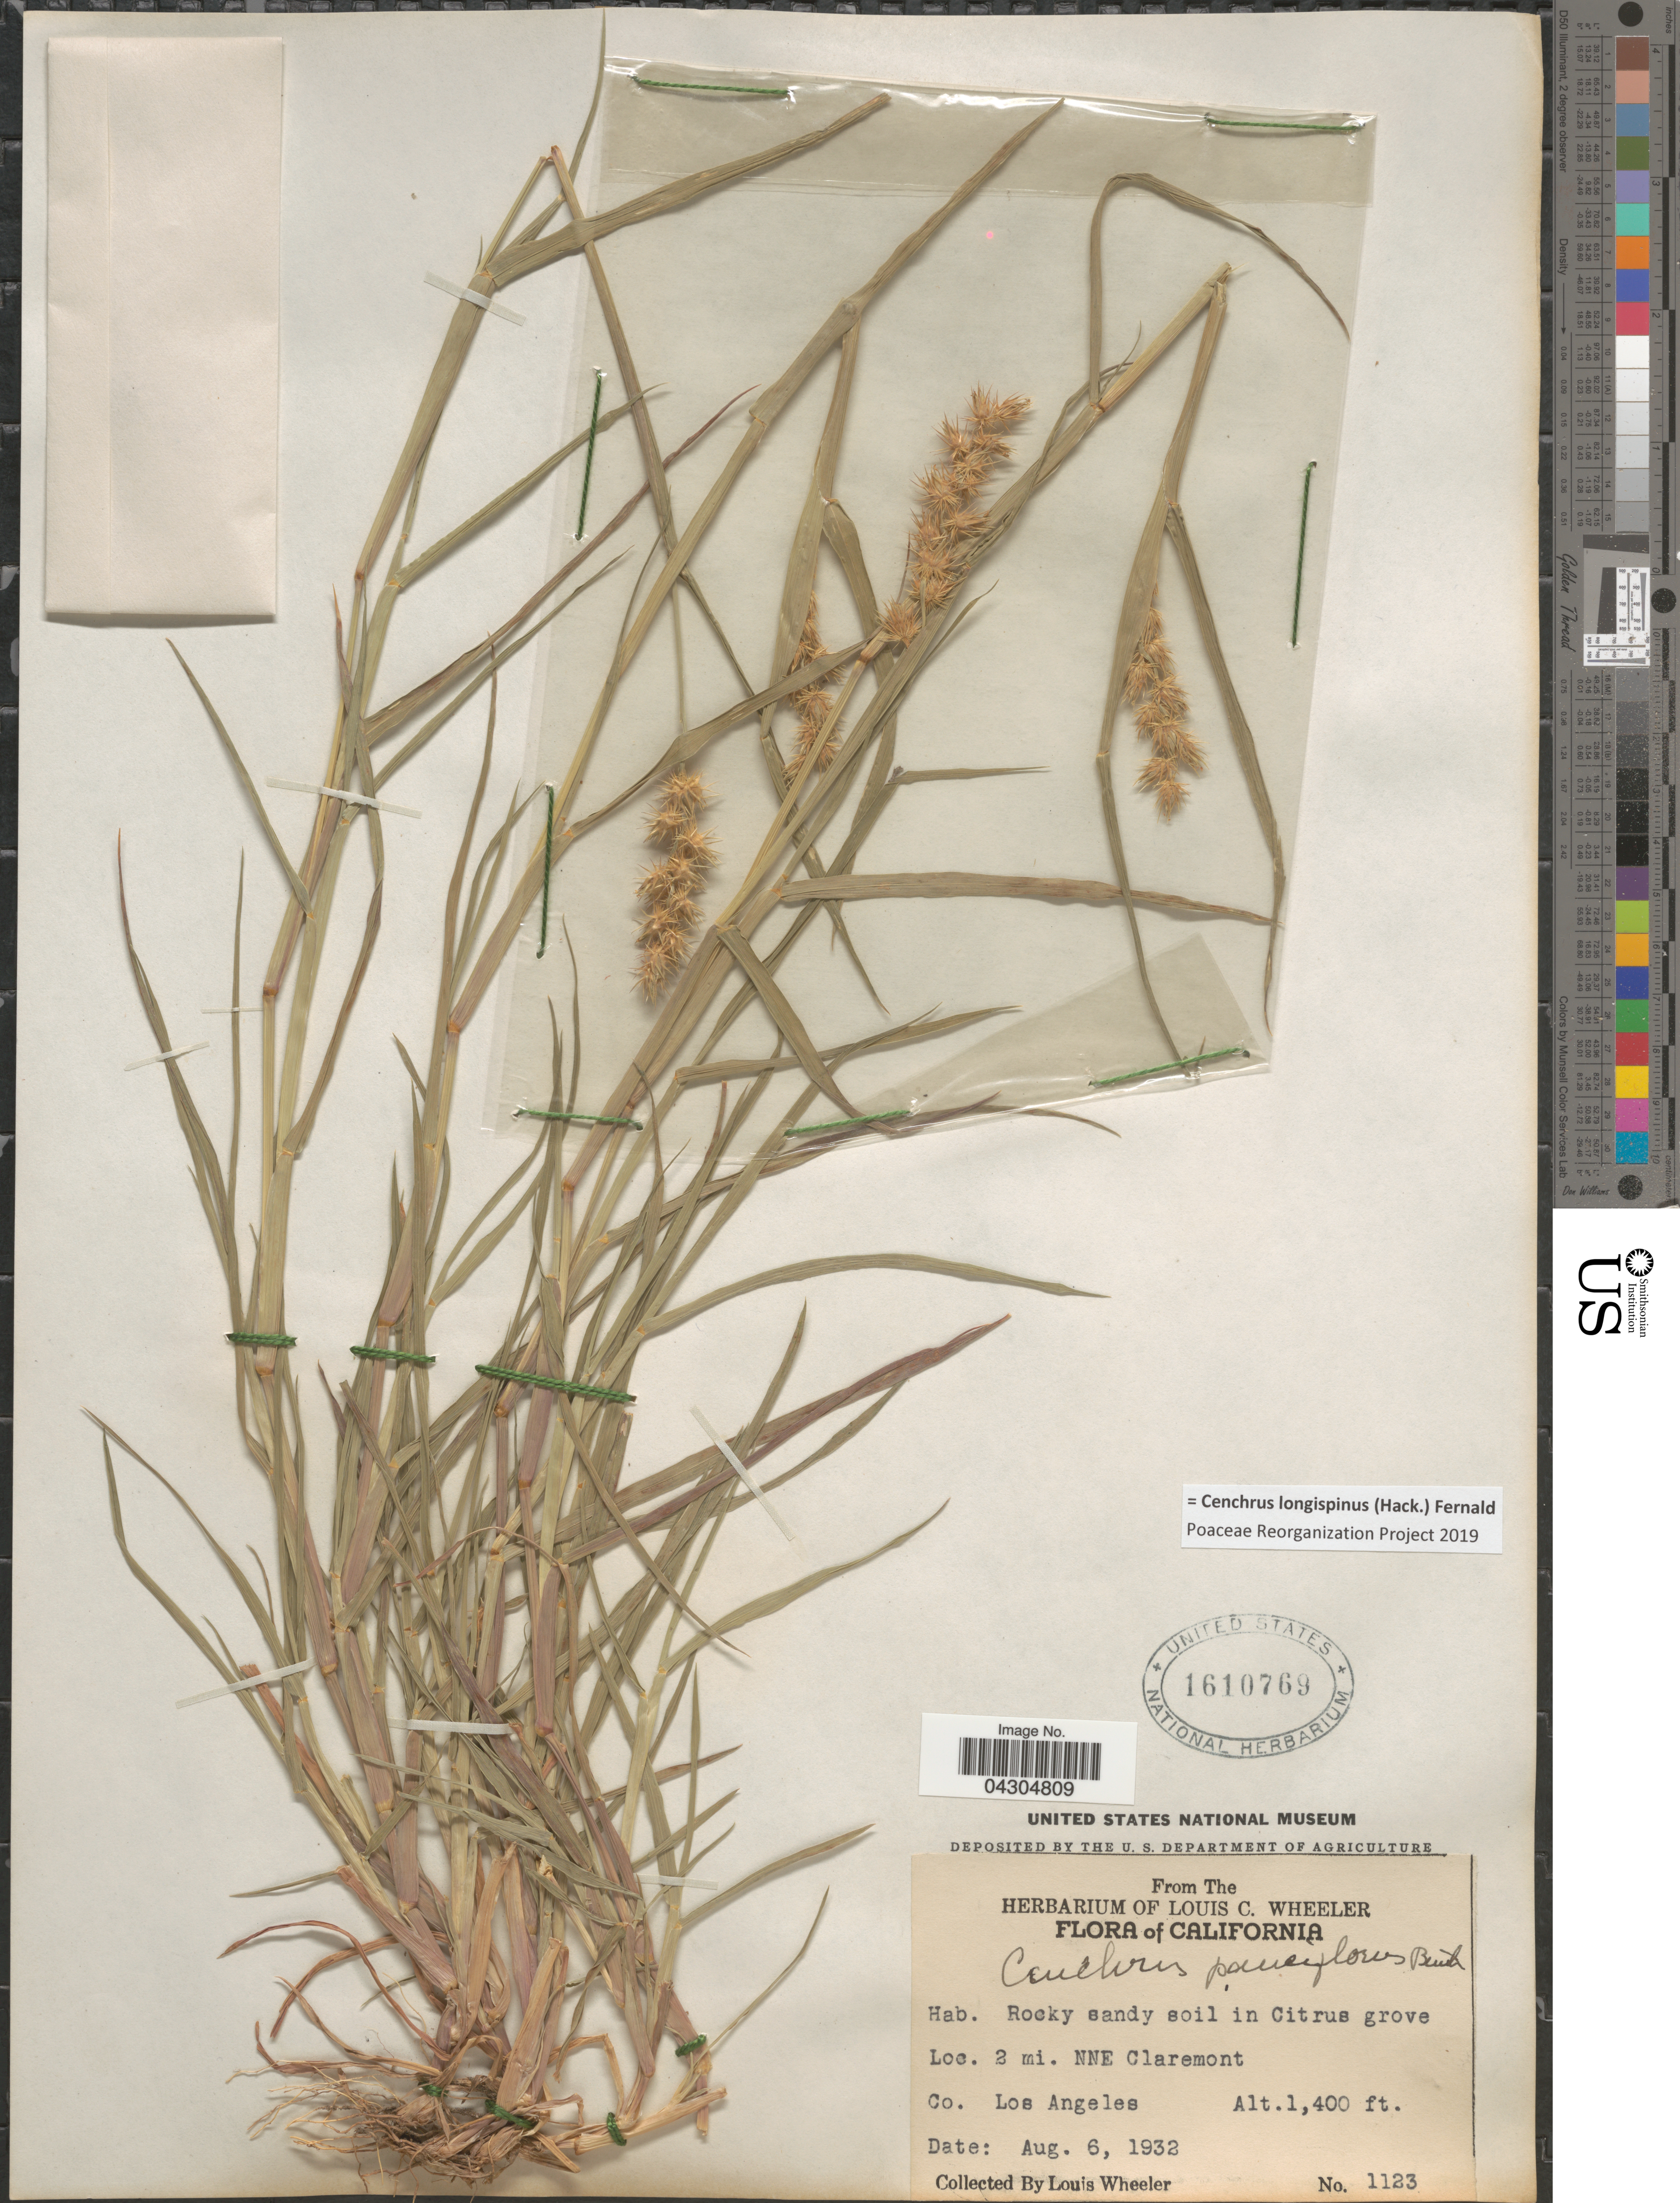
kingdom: Plantae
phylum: Tracheophyta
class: Liliopsida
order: Poales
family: Poaceae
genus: Cenchrus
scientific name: Cenchrus longispinus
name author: (Hack.) Fernald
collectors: L. C. Wheeler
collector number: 1123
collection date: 1932-08-06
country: United States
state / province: California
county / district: Los Angeles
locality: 2 mi. NNE Claremont. Co. Los Angeles.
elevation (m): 427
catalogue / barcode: US 1610769